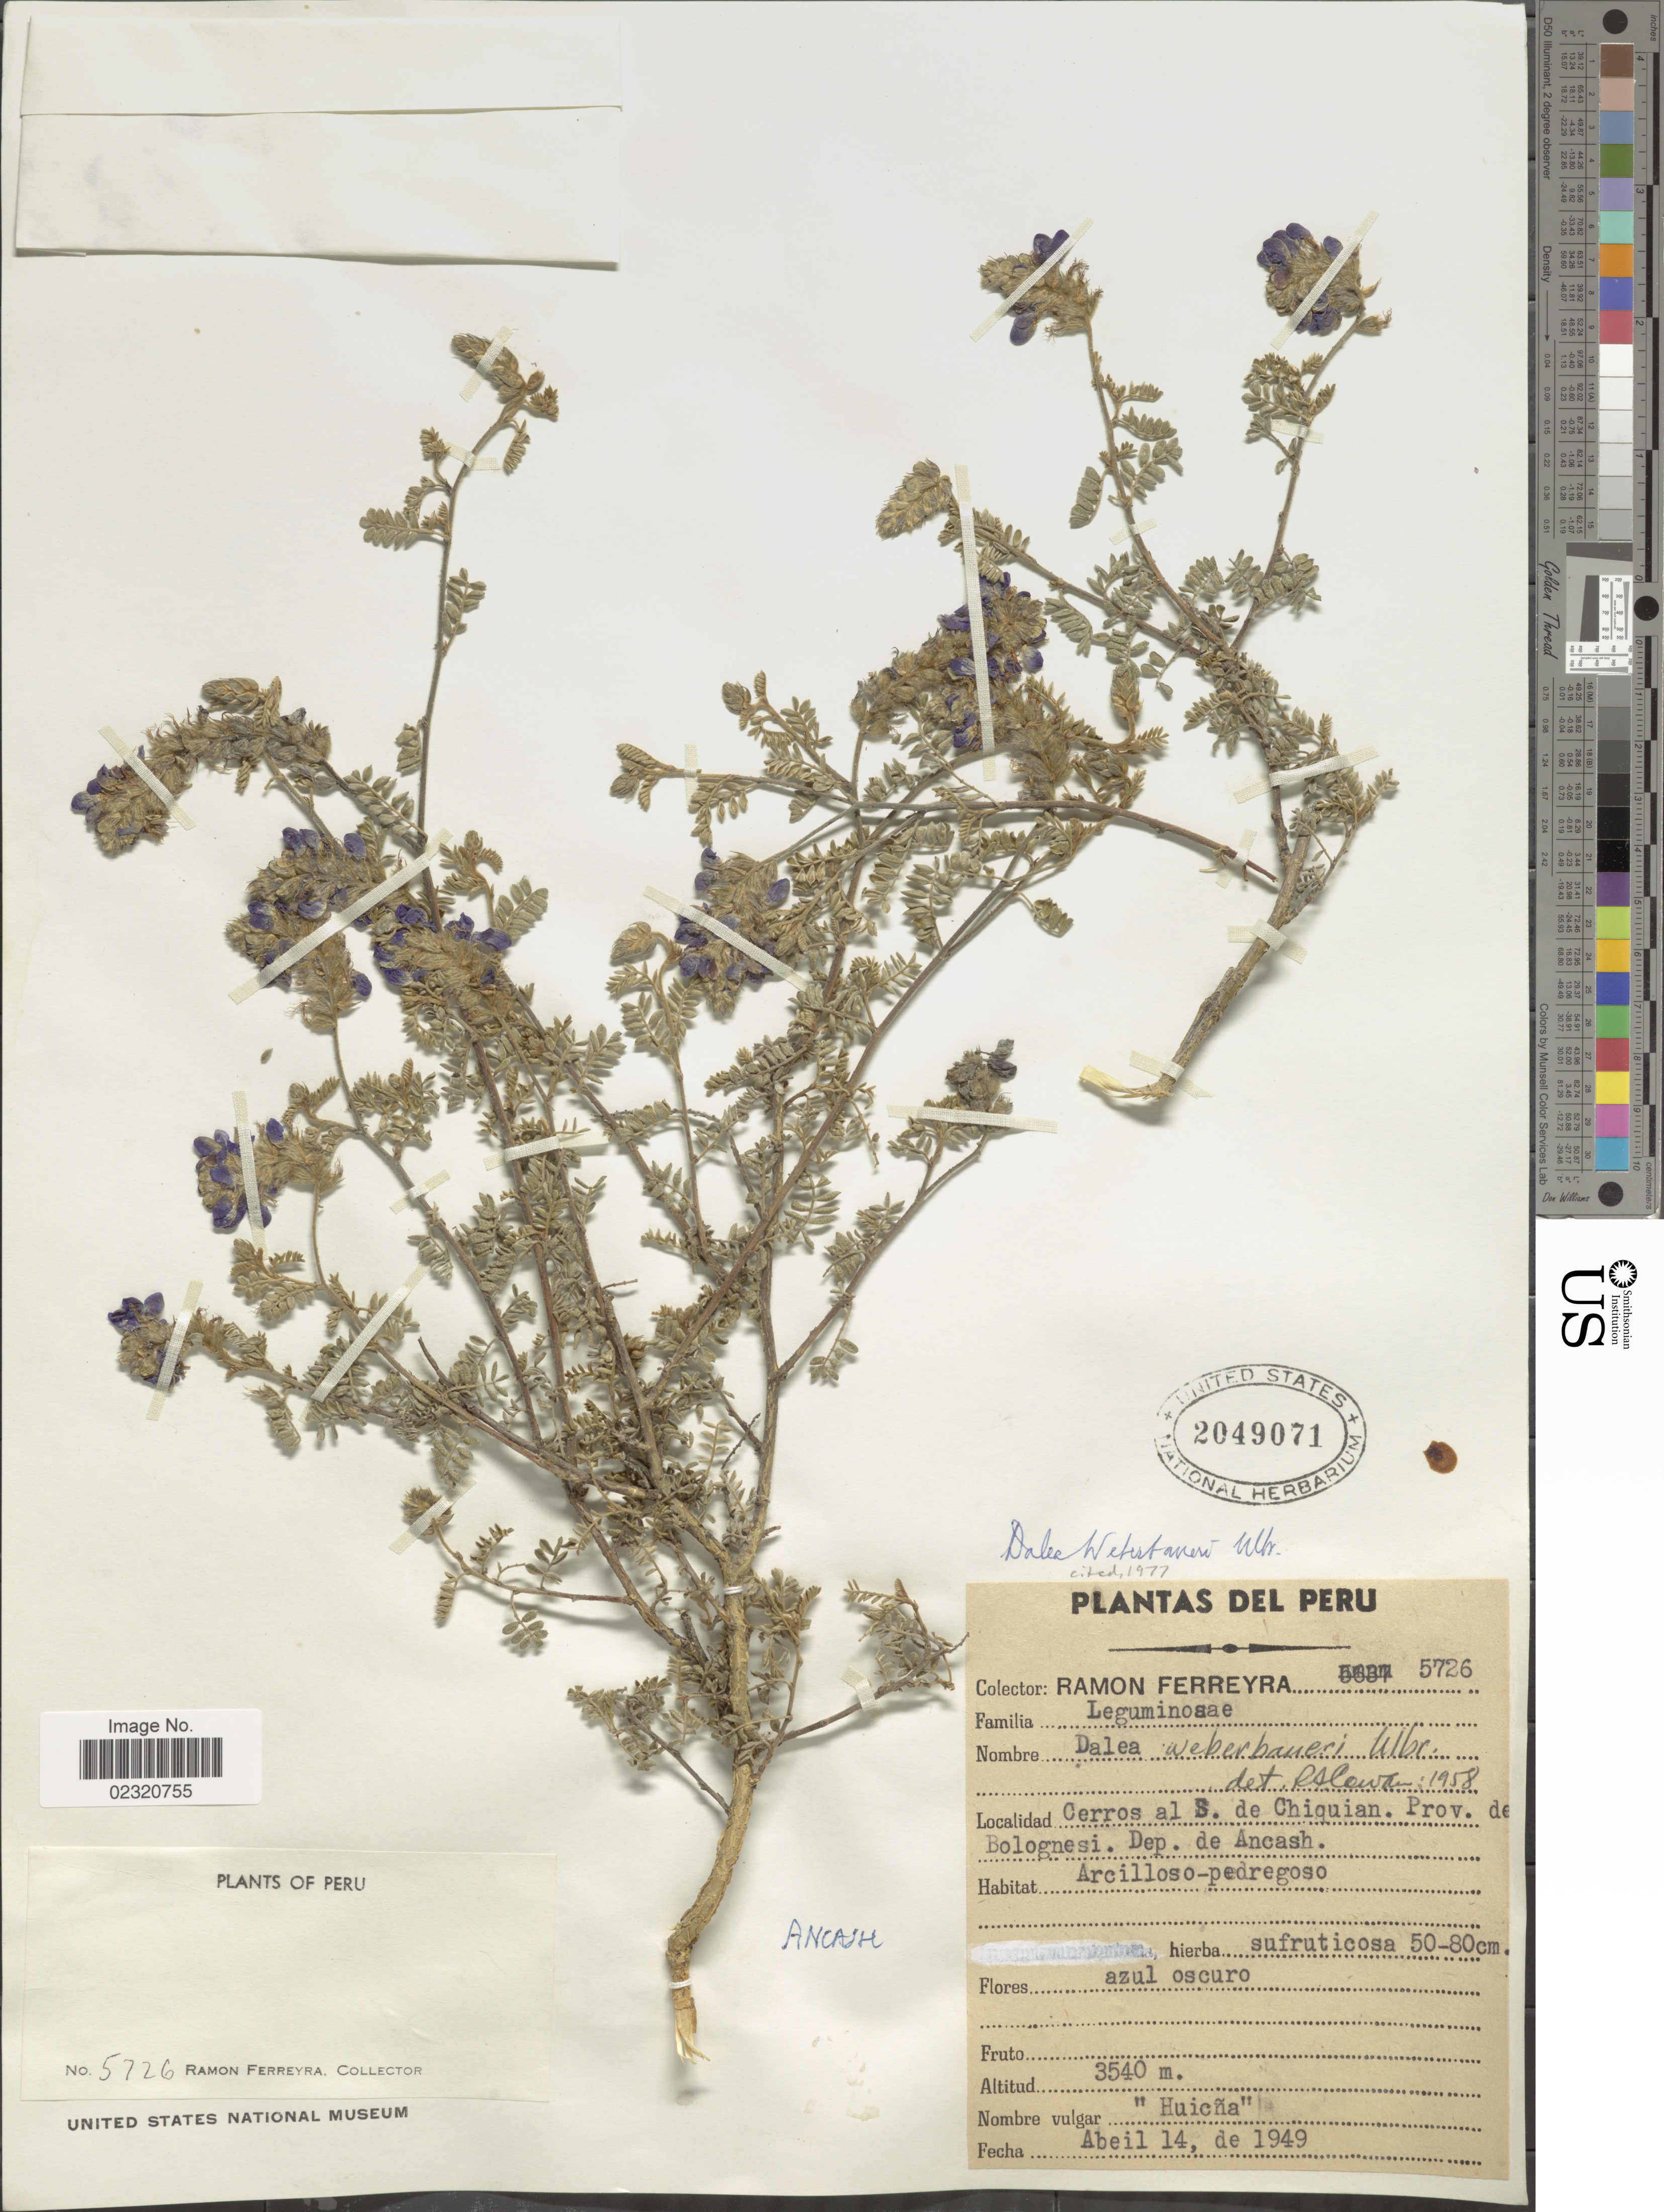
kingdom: Plantae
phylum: Tracheophyta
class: Magnoliopsida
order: Fabales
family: Fabaceae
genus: Dalea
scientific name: Dalea weberbaueri var. weberbaueri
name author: Ulbr.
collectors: R. A. Ferreyra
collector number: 5726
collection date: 1949-04-14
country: Peru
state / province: Ancash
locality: Cerro al S de Chiquian, Prov. de Bolognesi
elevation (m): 3540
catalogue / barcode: US 2049071